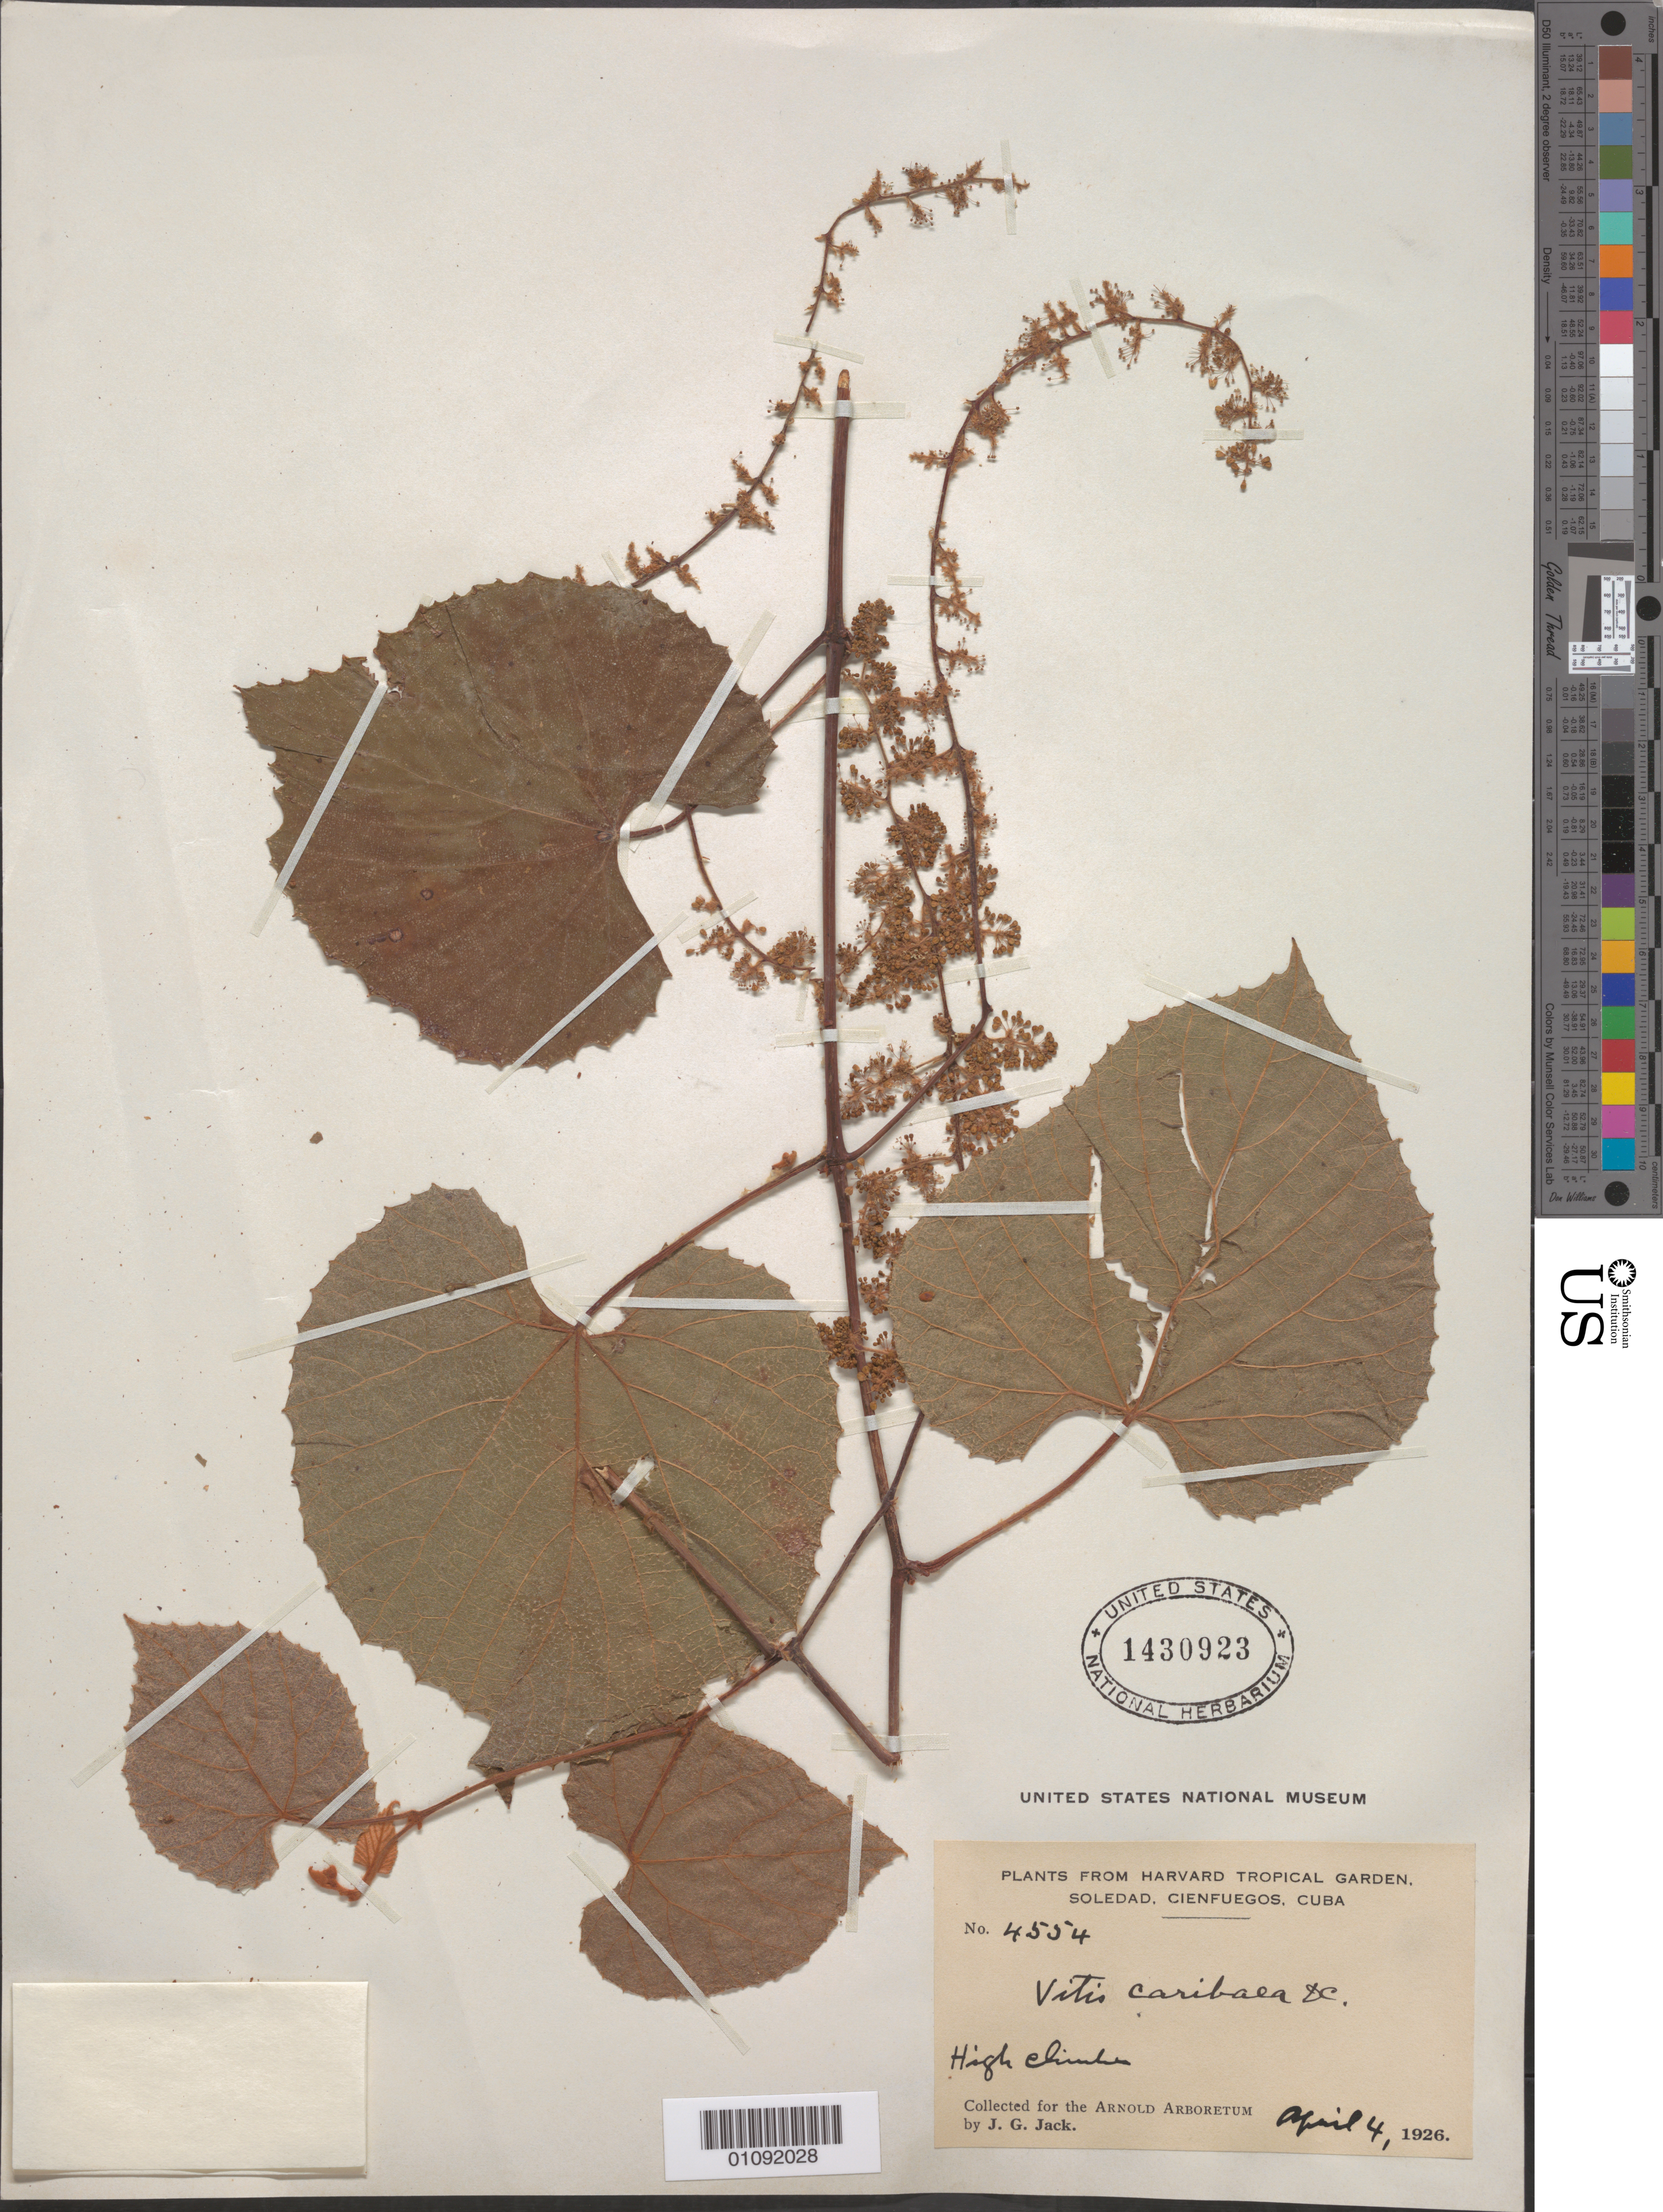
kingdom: Plantae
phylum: Tracheophyta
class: Magnoliopsida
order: Vitales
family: Vitaceae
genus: Vitis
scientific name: Vitis tiliifolia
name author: Humb. & Bonpl. ex Schult.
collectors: J. G. Jack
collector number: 4554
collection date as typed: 04 Apr 1926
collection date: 1926-04-04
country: Cuba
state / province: Cienfuegos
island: Cuba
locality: Plants from Harvard Tropical Garden, Soledad, Cienfuegos, Cuba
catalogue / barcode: US 1430923